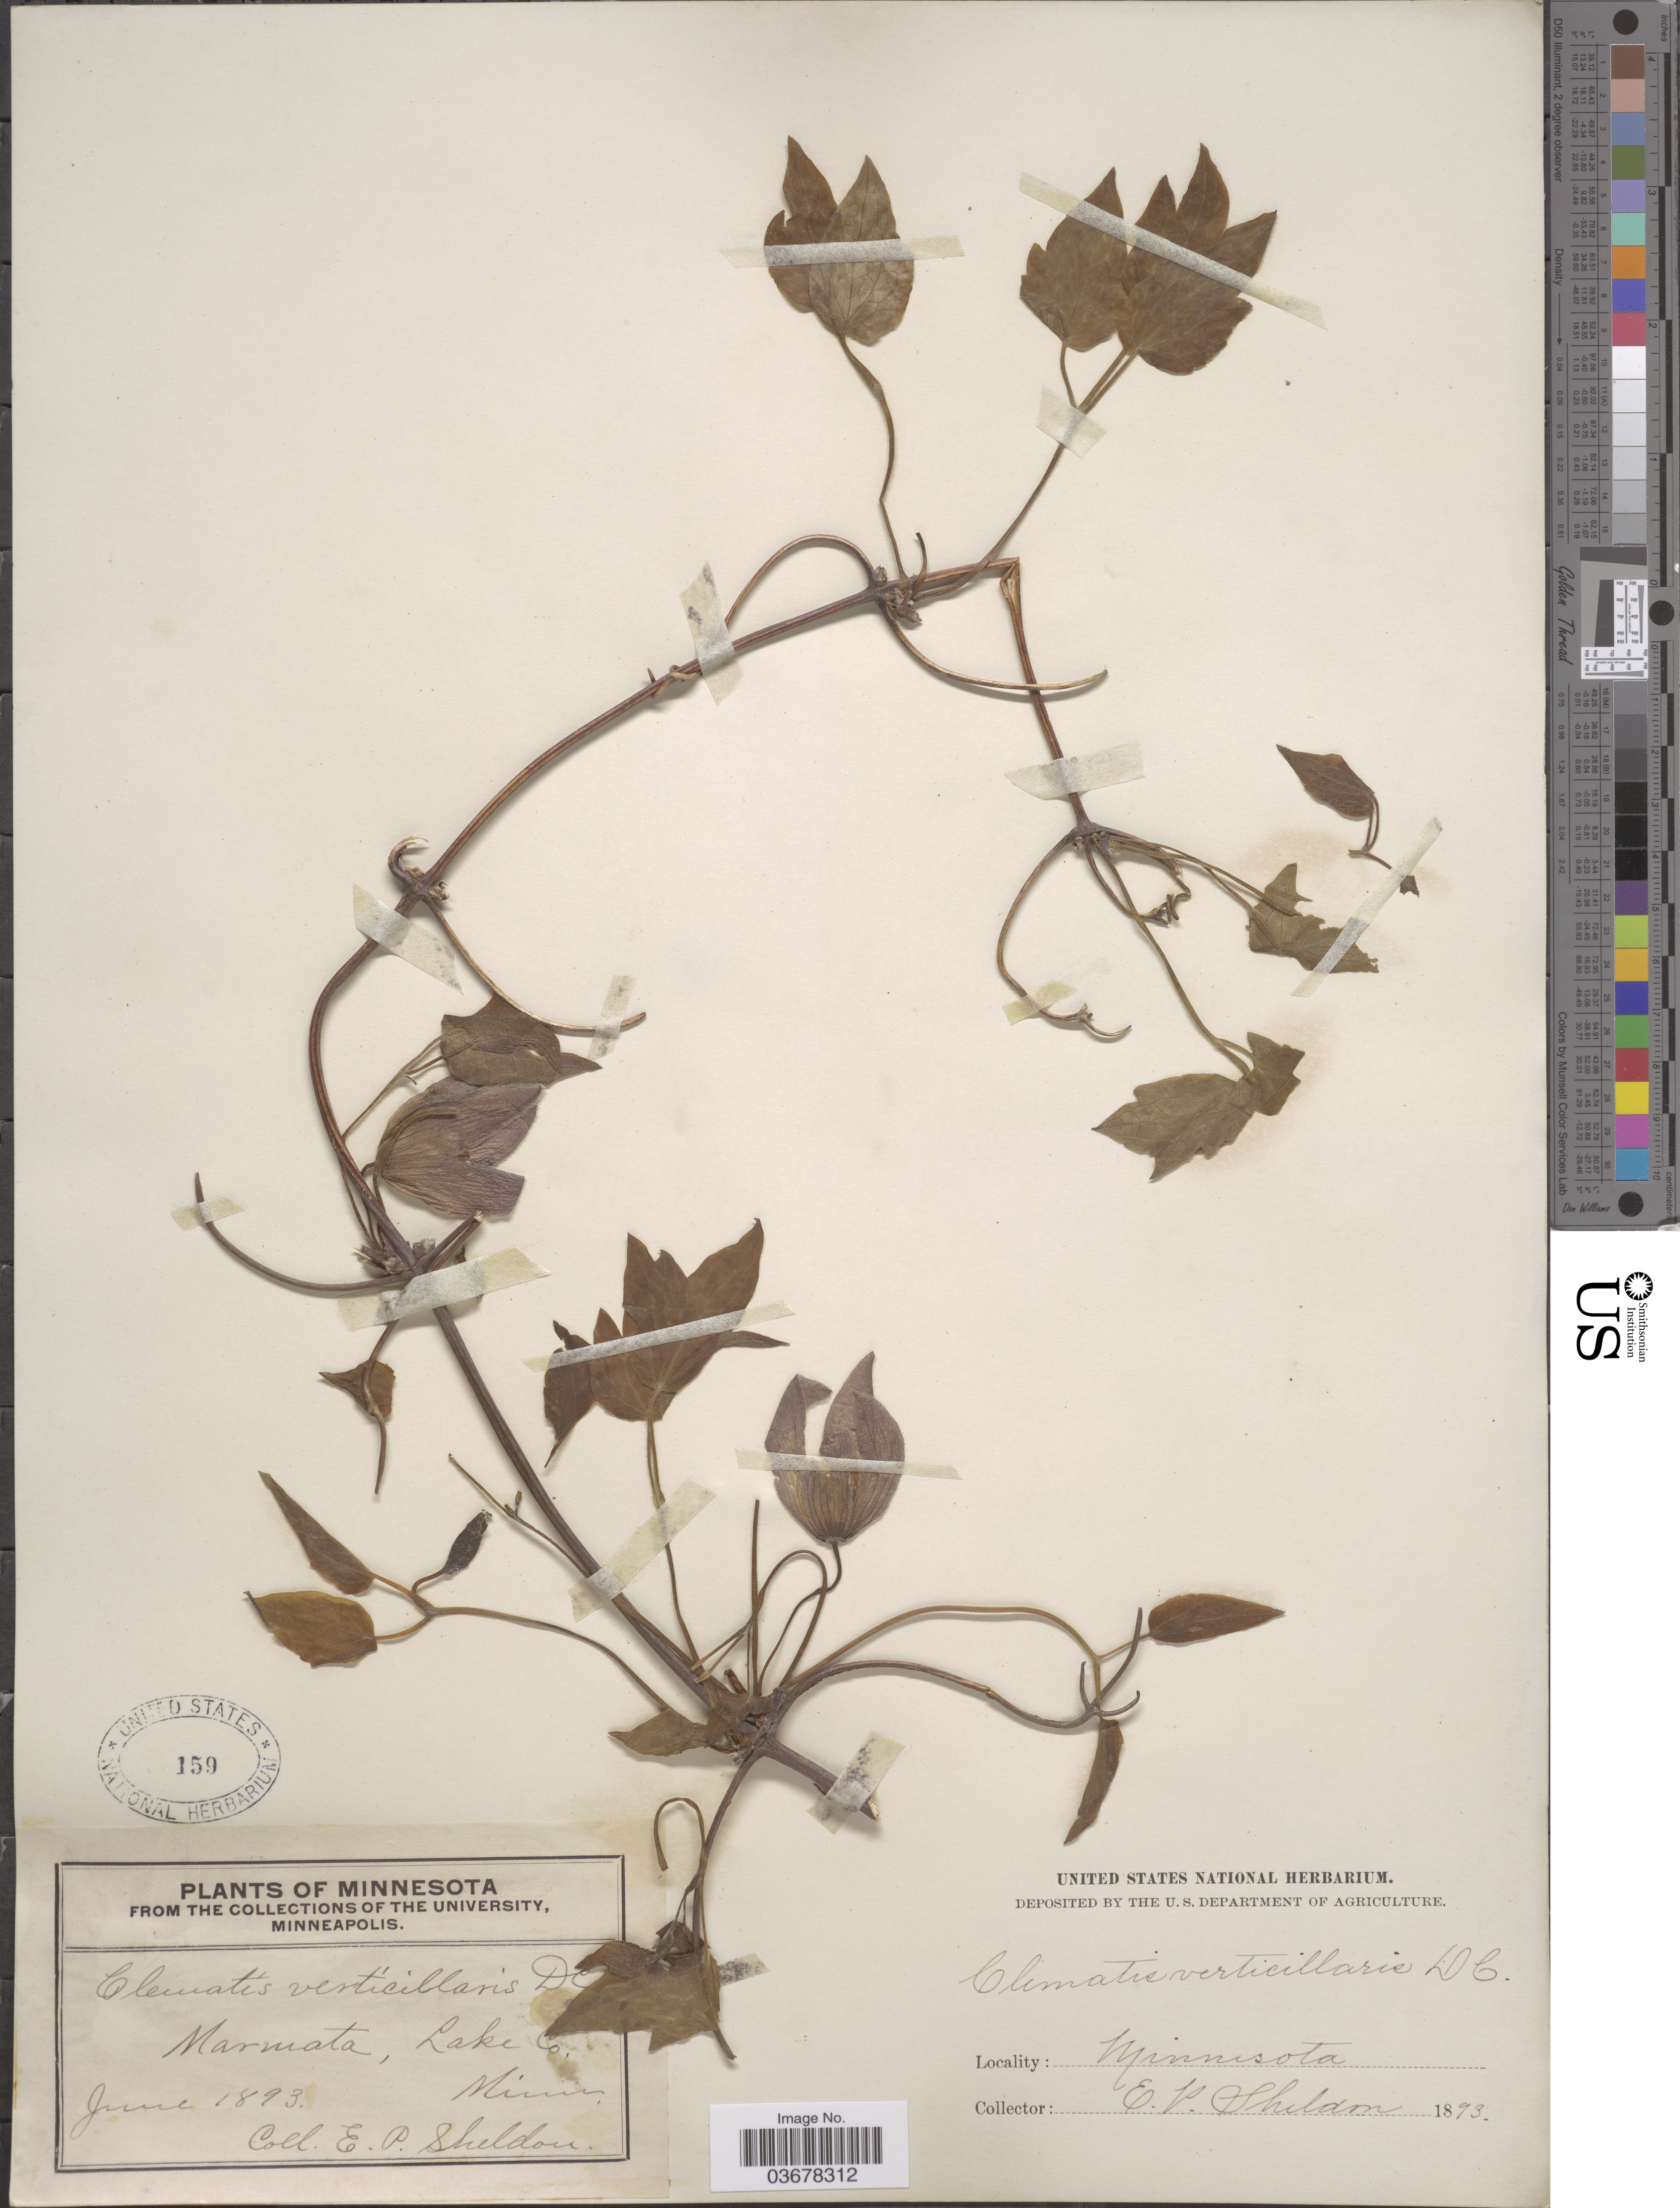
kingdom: Plantae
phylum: Tracheophyta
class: Magnoliopsida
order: Ranunculales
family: Ranunculaceae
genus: Clematis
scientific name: Clematis verticillaris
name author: DC.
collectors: E. P. Sheldon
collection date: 1893-06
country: United States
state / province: Minnesota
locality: Marmata, Lake Co.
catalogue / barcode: US 159